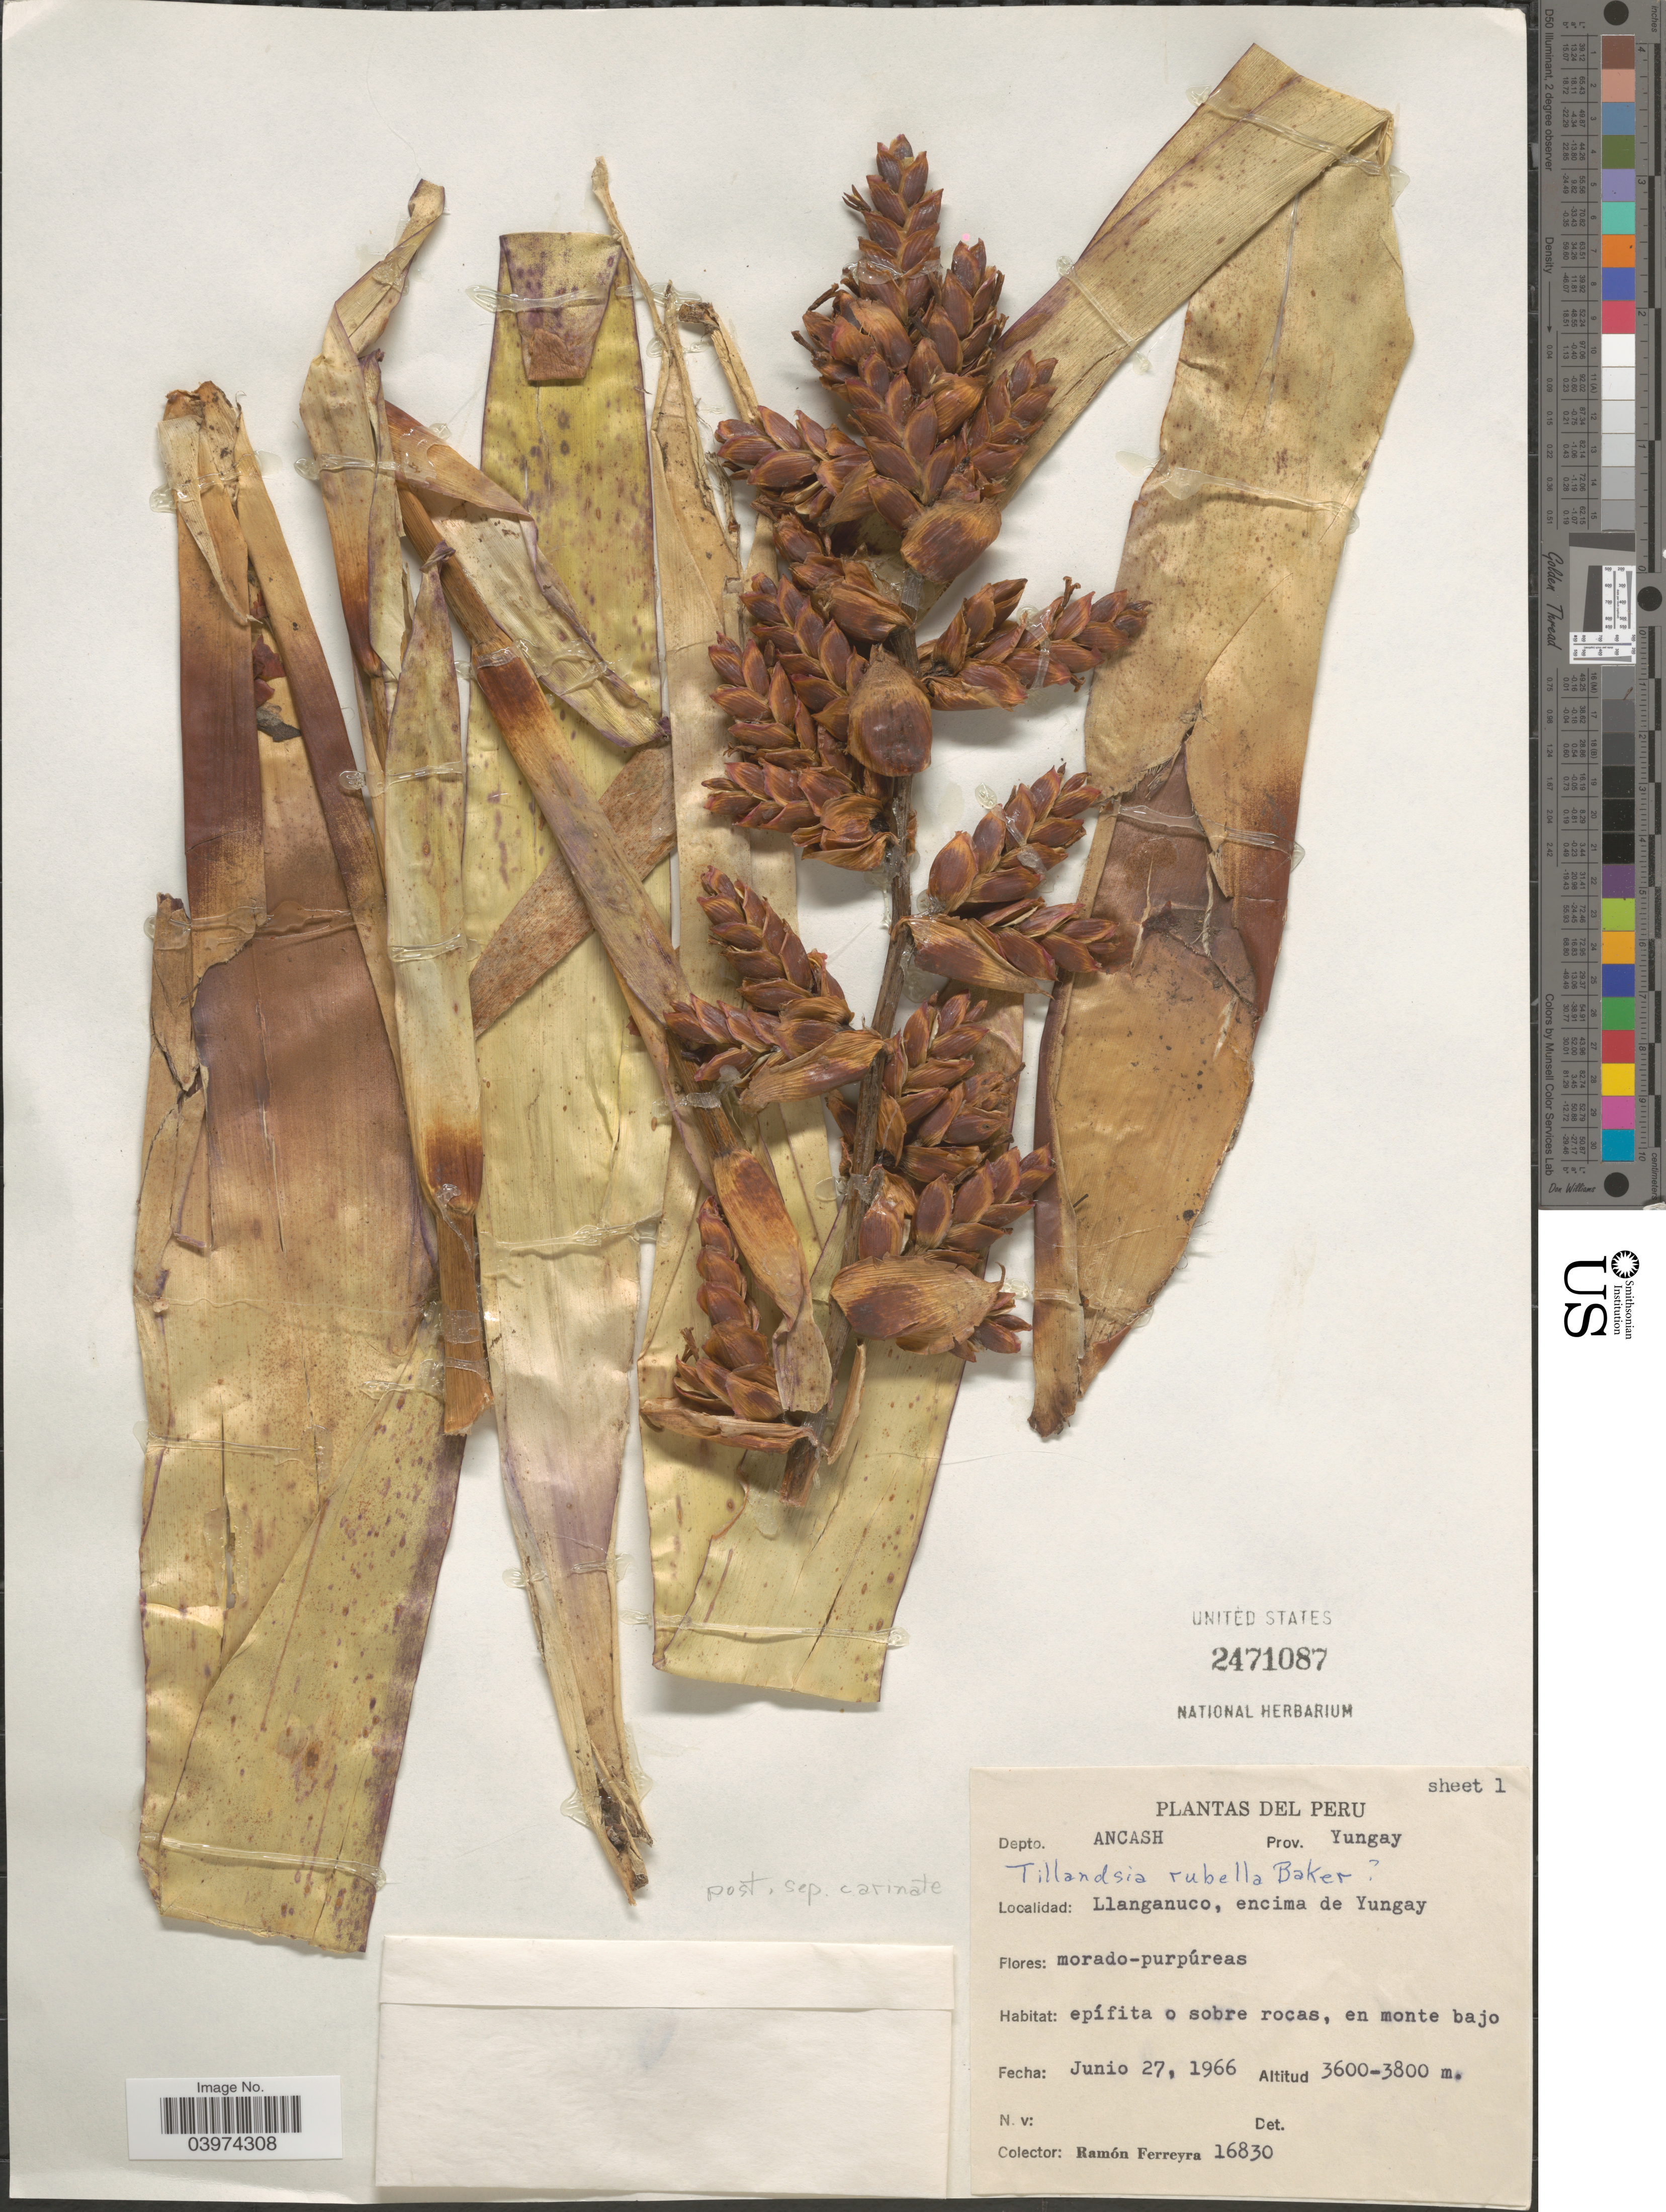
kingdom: Plantae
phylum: Tracheophyta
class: Liliopsida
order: Poales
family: Bromeliaceae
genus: Tillandsia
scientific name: Tillandsia rubella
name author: Baker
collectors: R. A. Ferreyra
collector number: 16830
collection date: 1966-06-27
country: Peru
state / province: Ancash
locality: Depto. Ancash. Prov. Yungay. Llanganuco, encima de Yungay.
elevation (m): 3600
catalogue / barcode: US 2471087